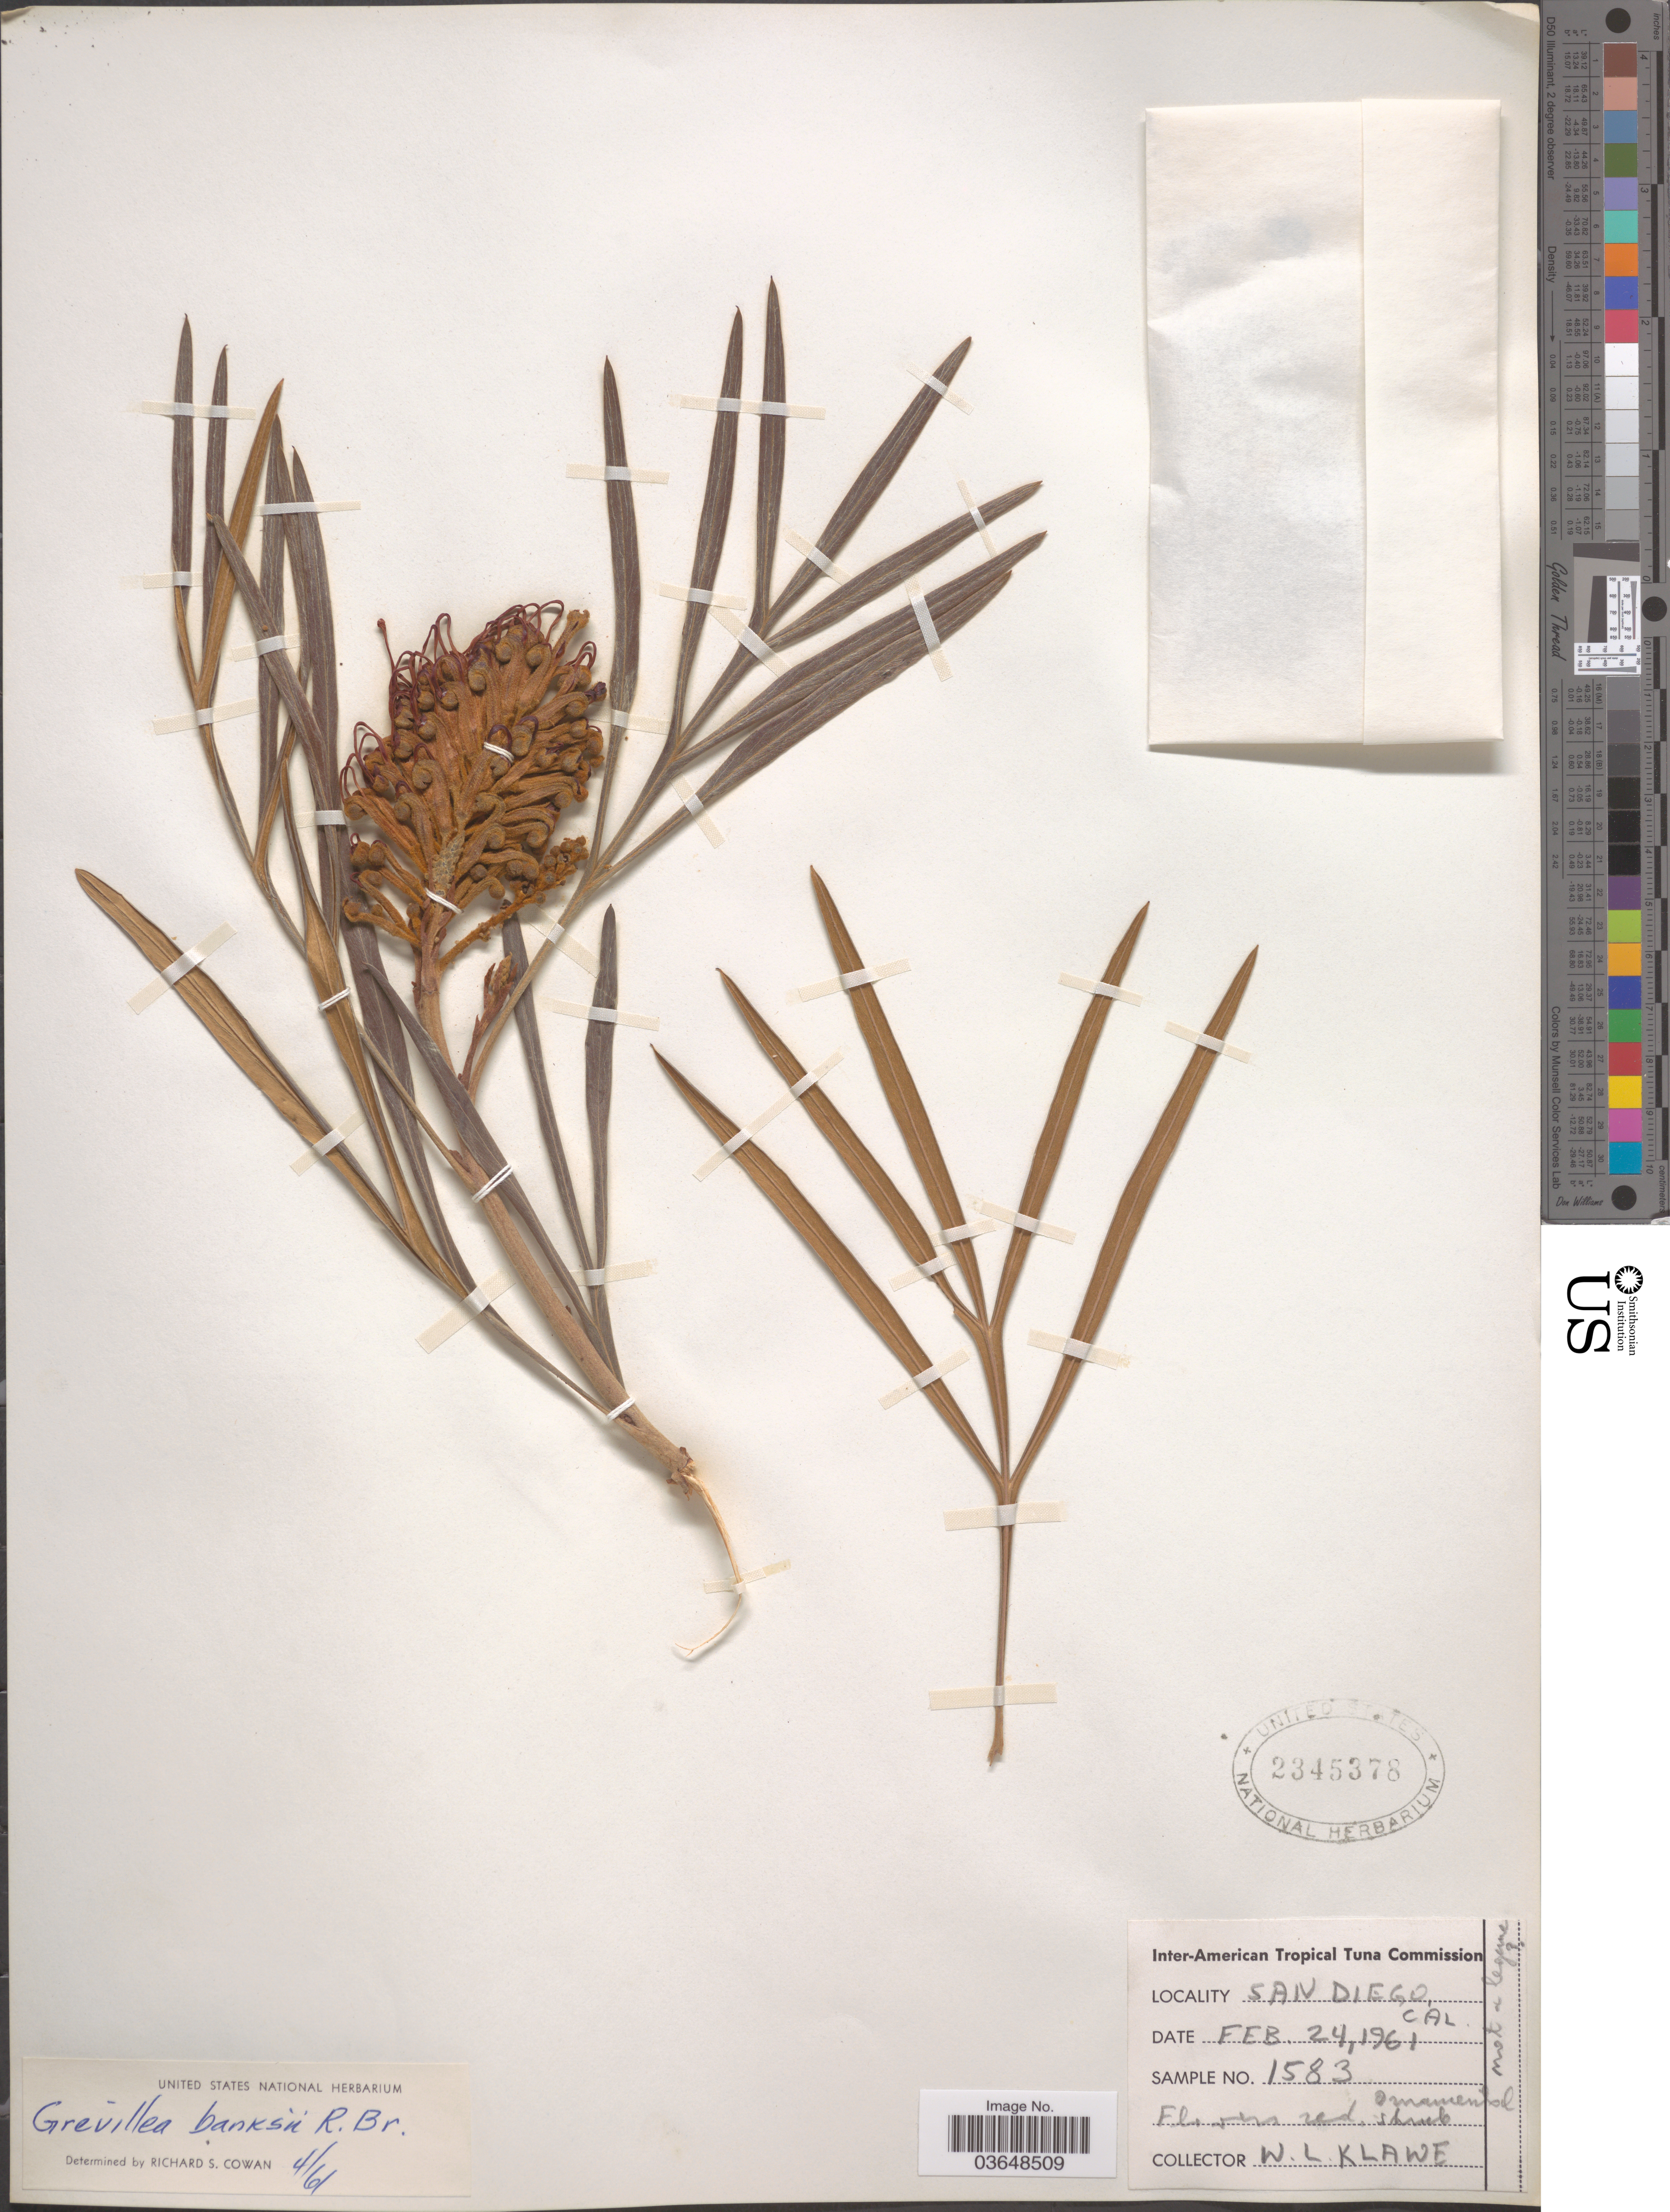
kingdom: Plantae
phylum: Tracheophyta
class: Magnoliopsida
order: Proteales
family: Proteaceae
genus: Grevillea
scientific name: Grevillea banksii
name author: R. Br.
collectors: W. Klawe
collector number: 1583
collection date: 1961-02-24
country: United States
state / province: California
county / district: San Diego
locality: San Diego.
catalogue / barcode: US 2345378